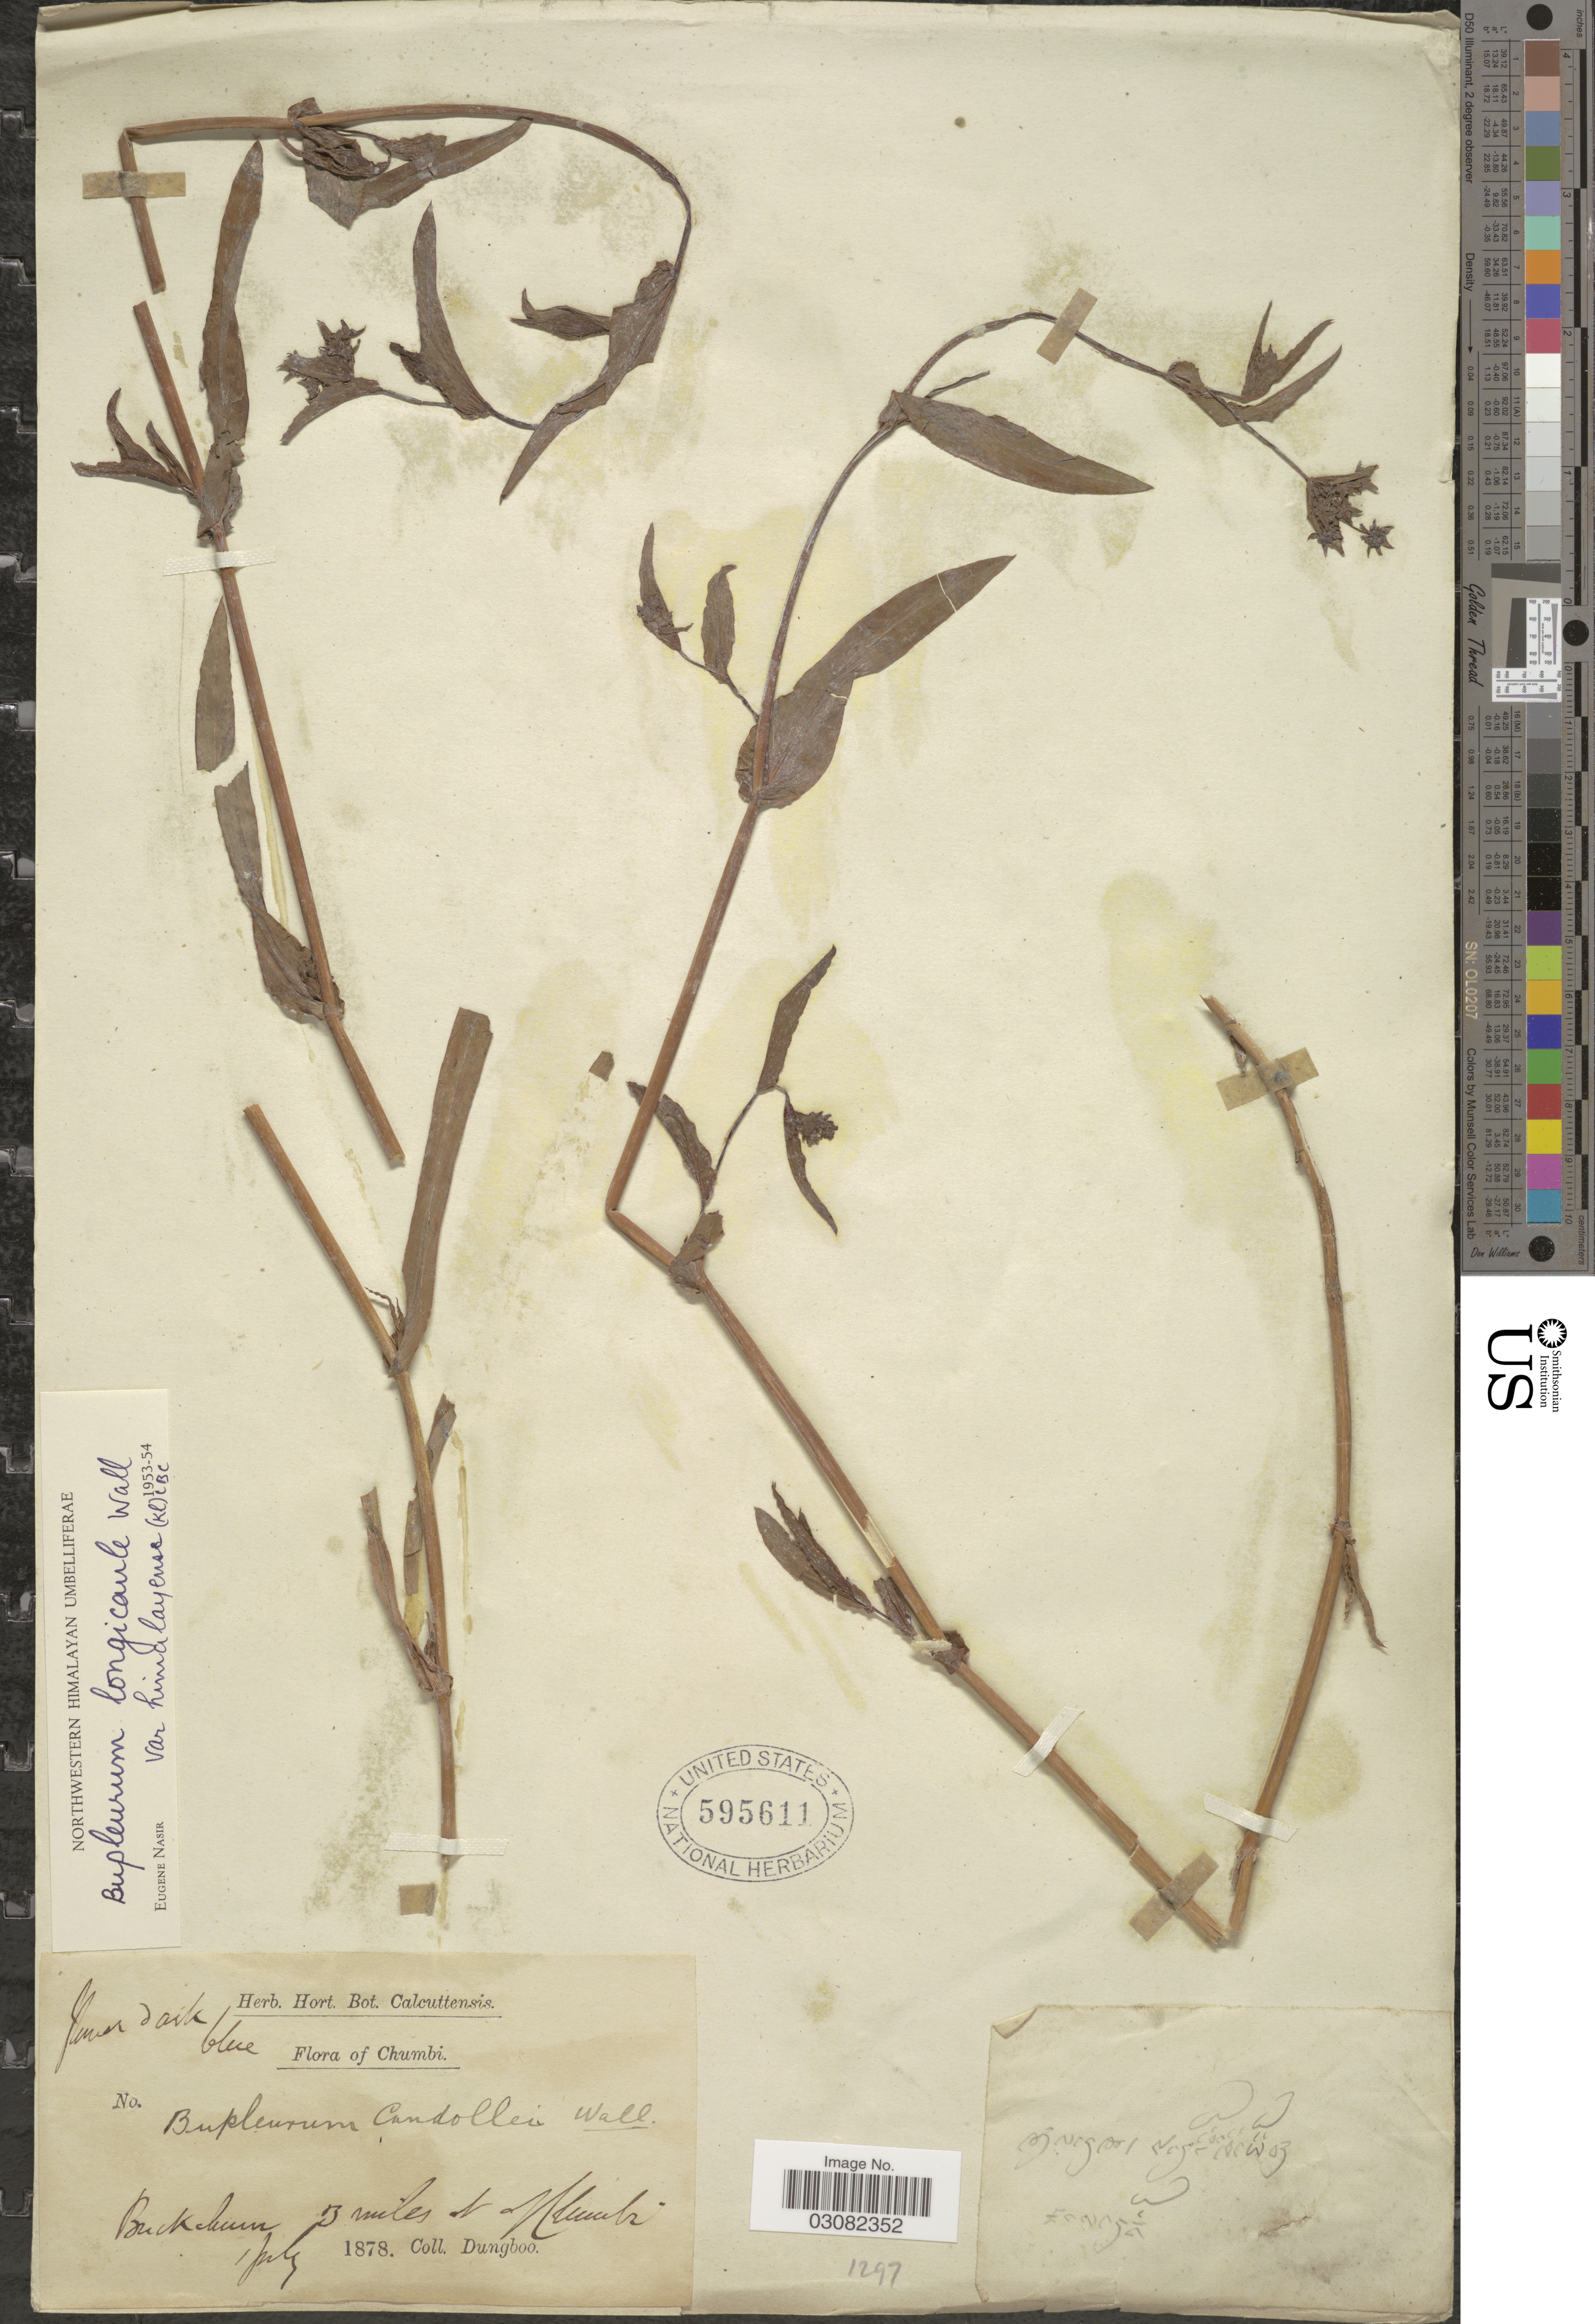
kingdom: Plantae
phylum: Tracheophyta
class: Magnoliopsida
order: Apiales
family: Apiaceae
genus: Bupleurum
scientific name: Bupleurum rupestre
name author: Edgew.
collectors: Dungboo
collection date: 1878-07-01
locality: Chumbi. Buckchum [interpreted] 3 miles N of Mhubi [interpreted].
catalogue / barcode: US 595611